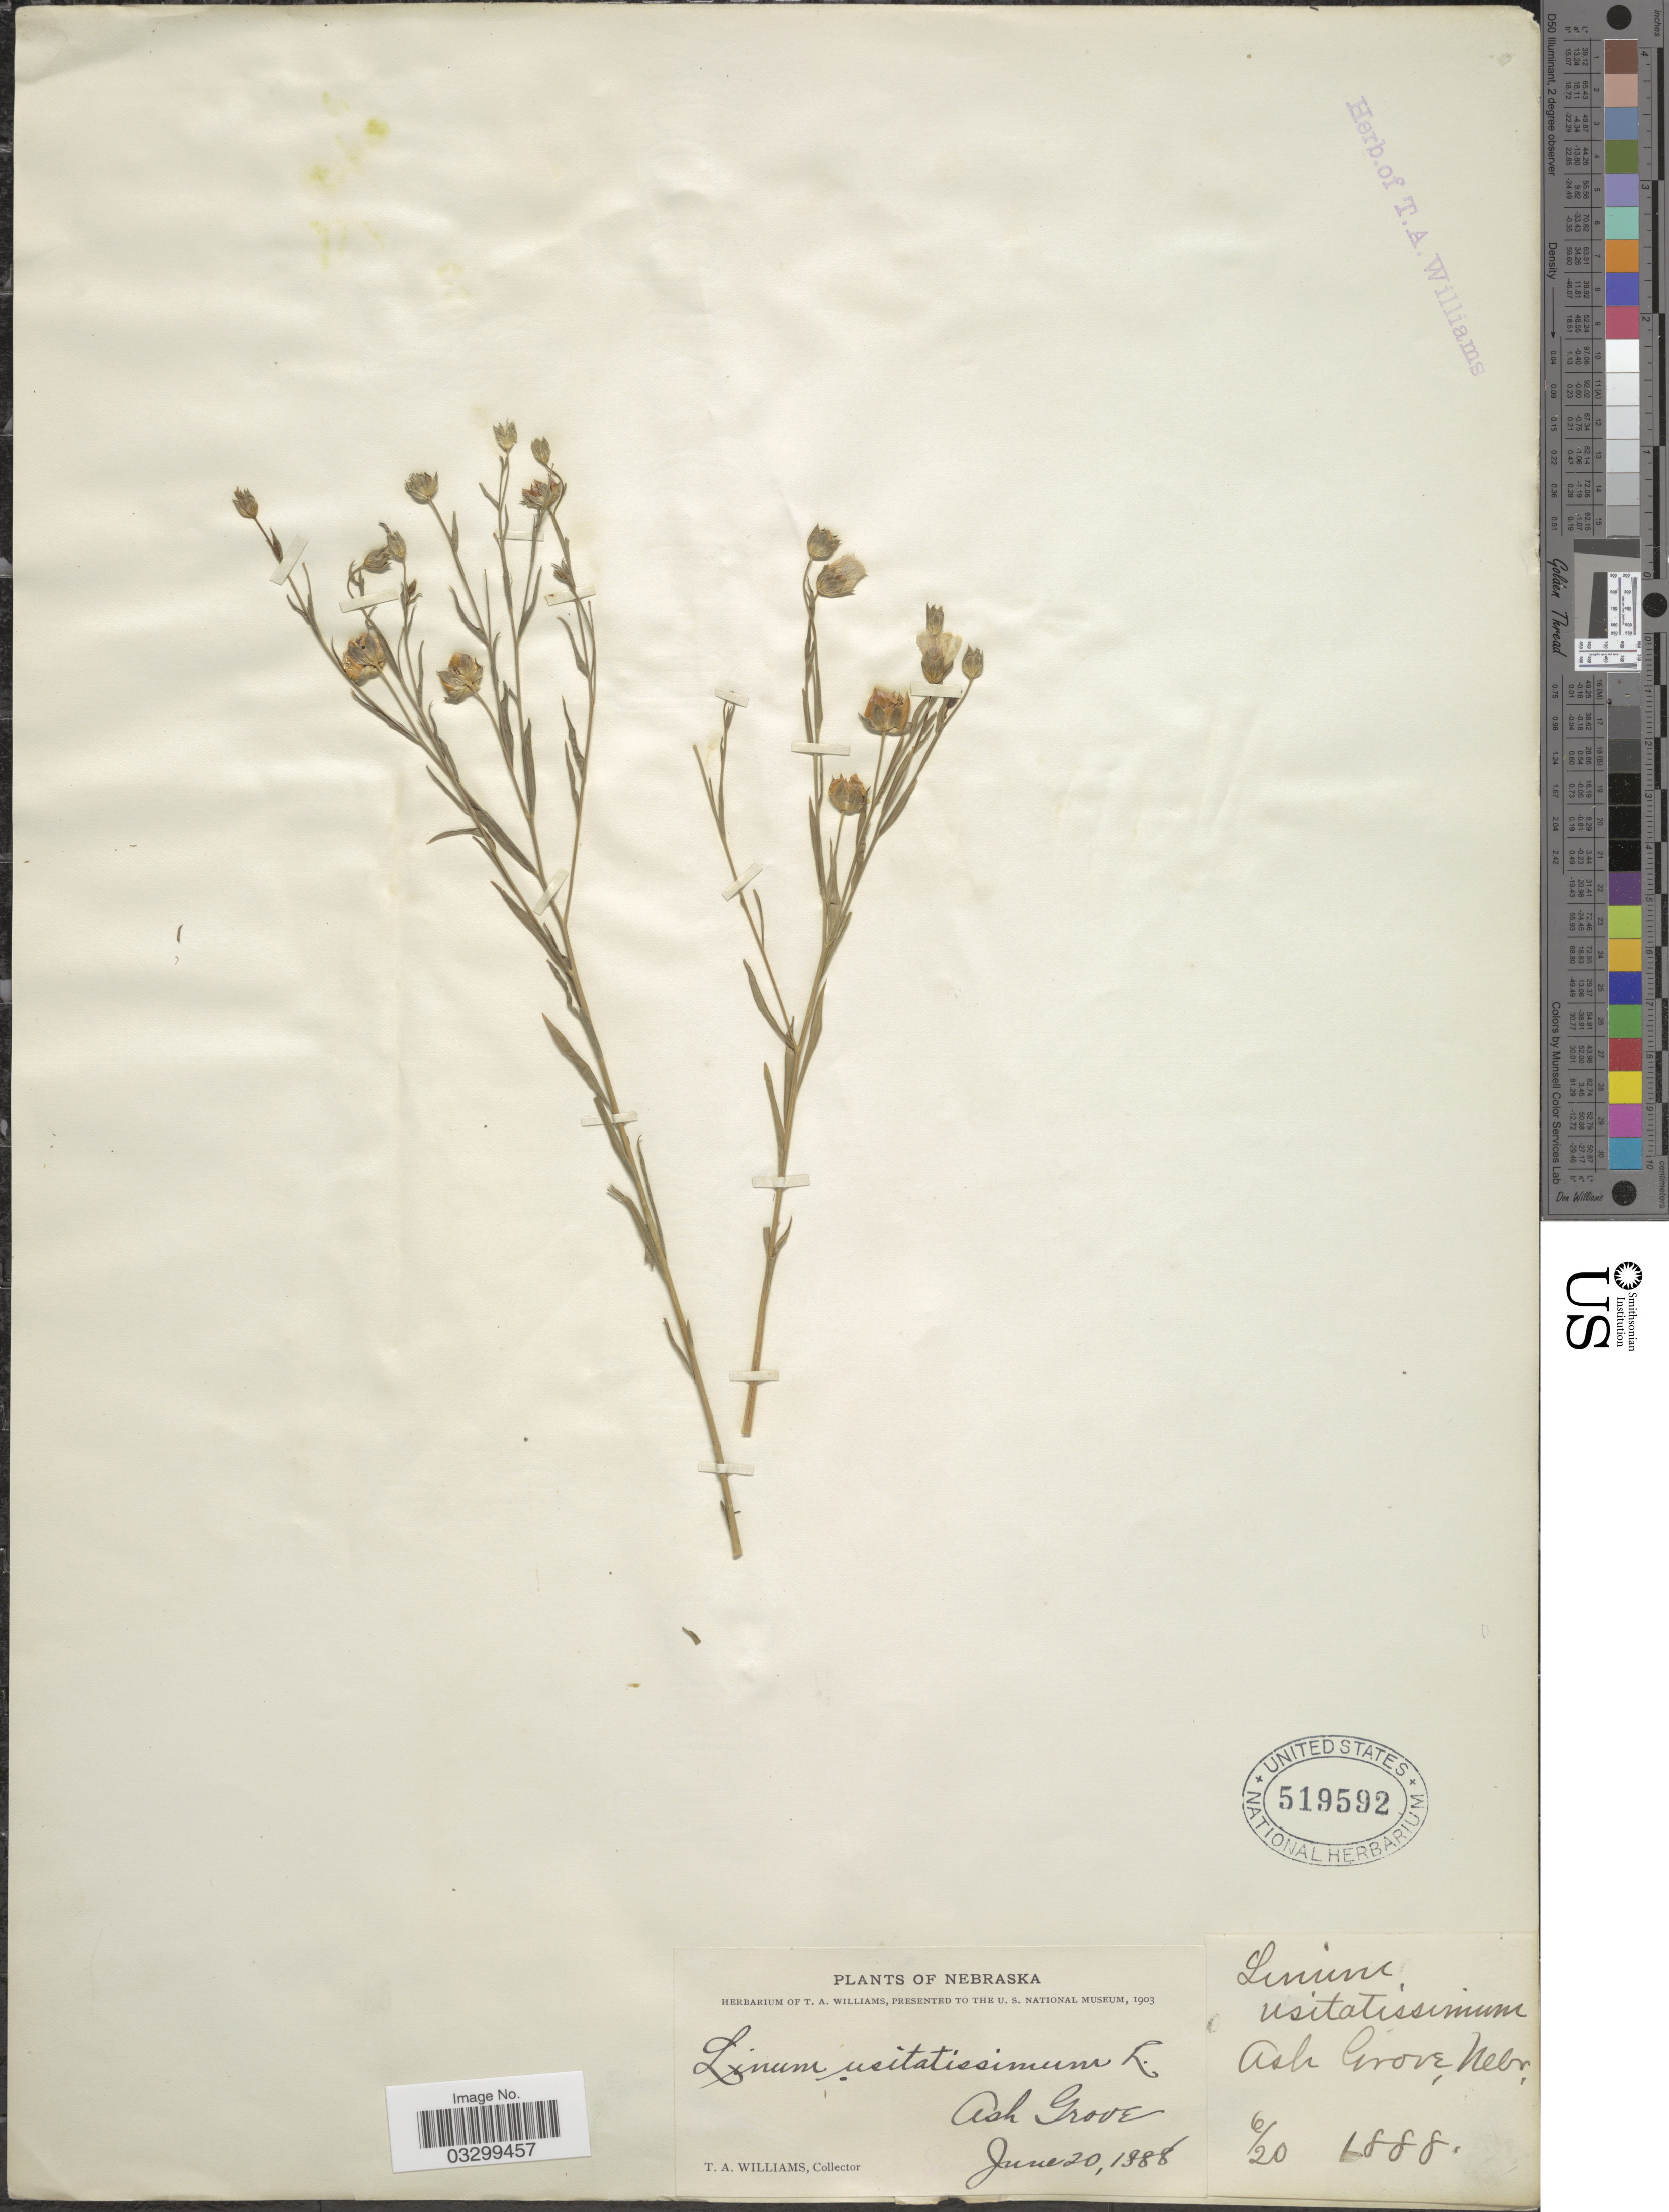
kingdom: Plantae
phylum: Tracheophyta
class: Magnoliopsida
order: Malpighiales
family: Linaceae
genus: Linum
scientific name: Linum usitatissimum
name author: L.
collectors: T. Williams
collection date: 1888-06-20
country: United States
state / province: Nebraska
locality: Ash Grove.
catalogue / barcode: US 519592